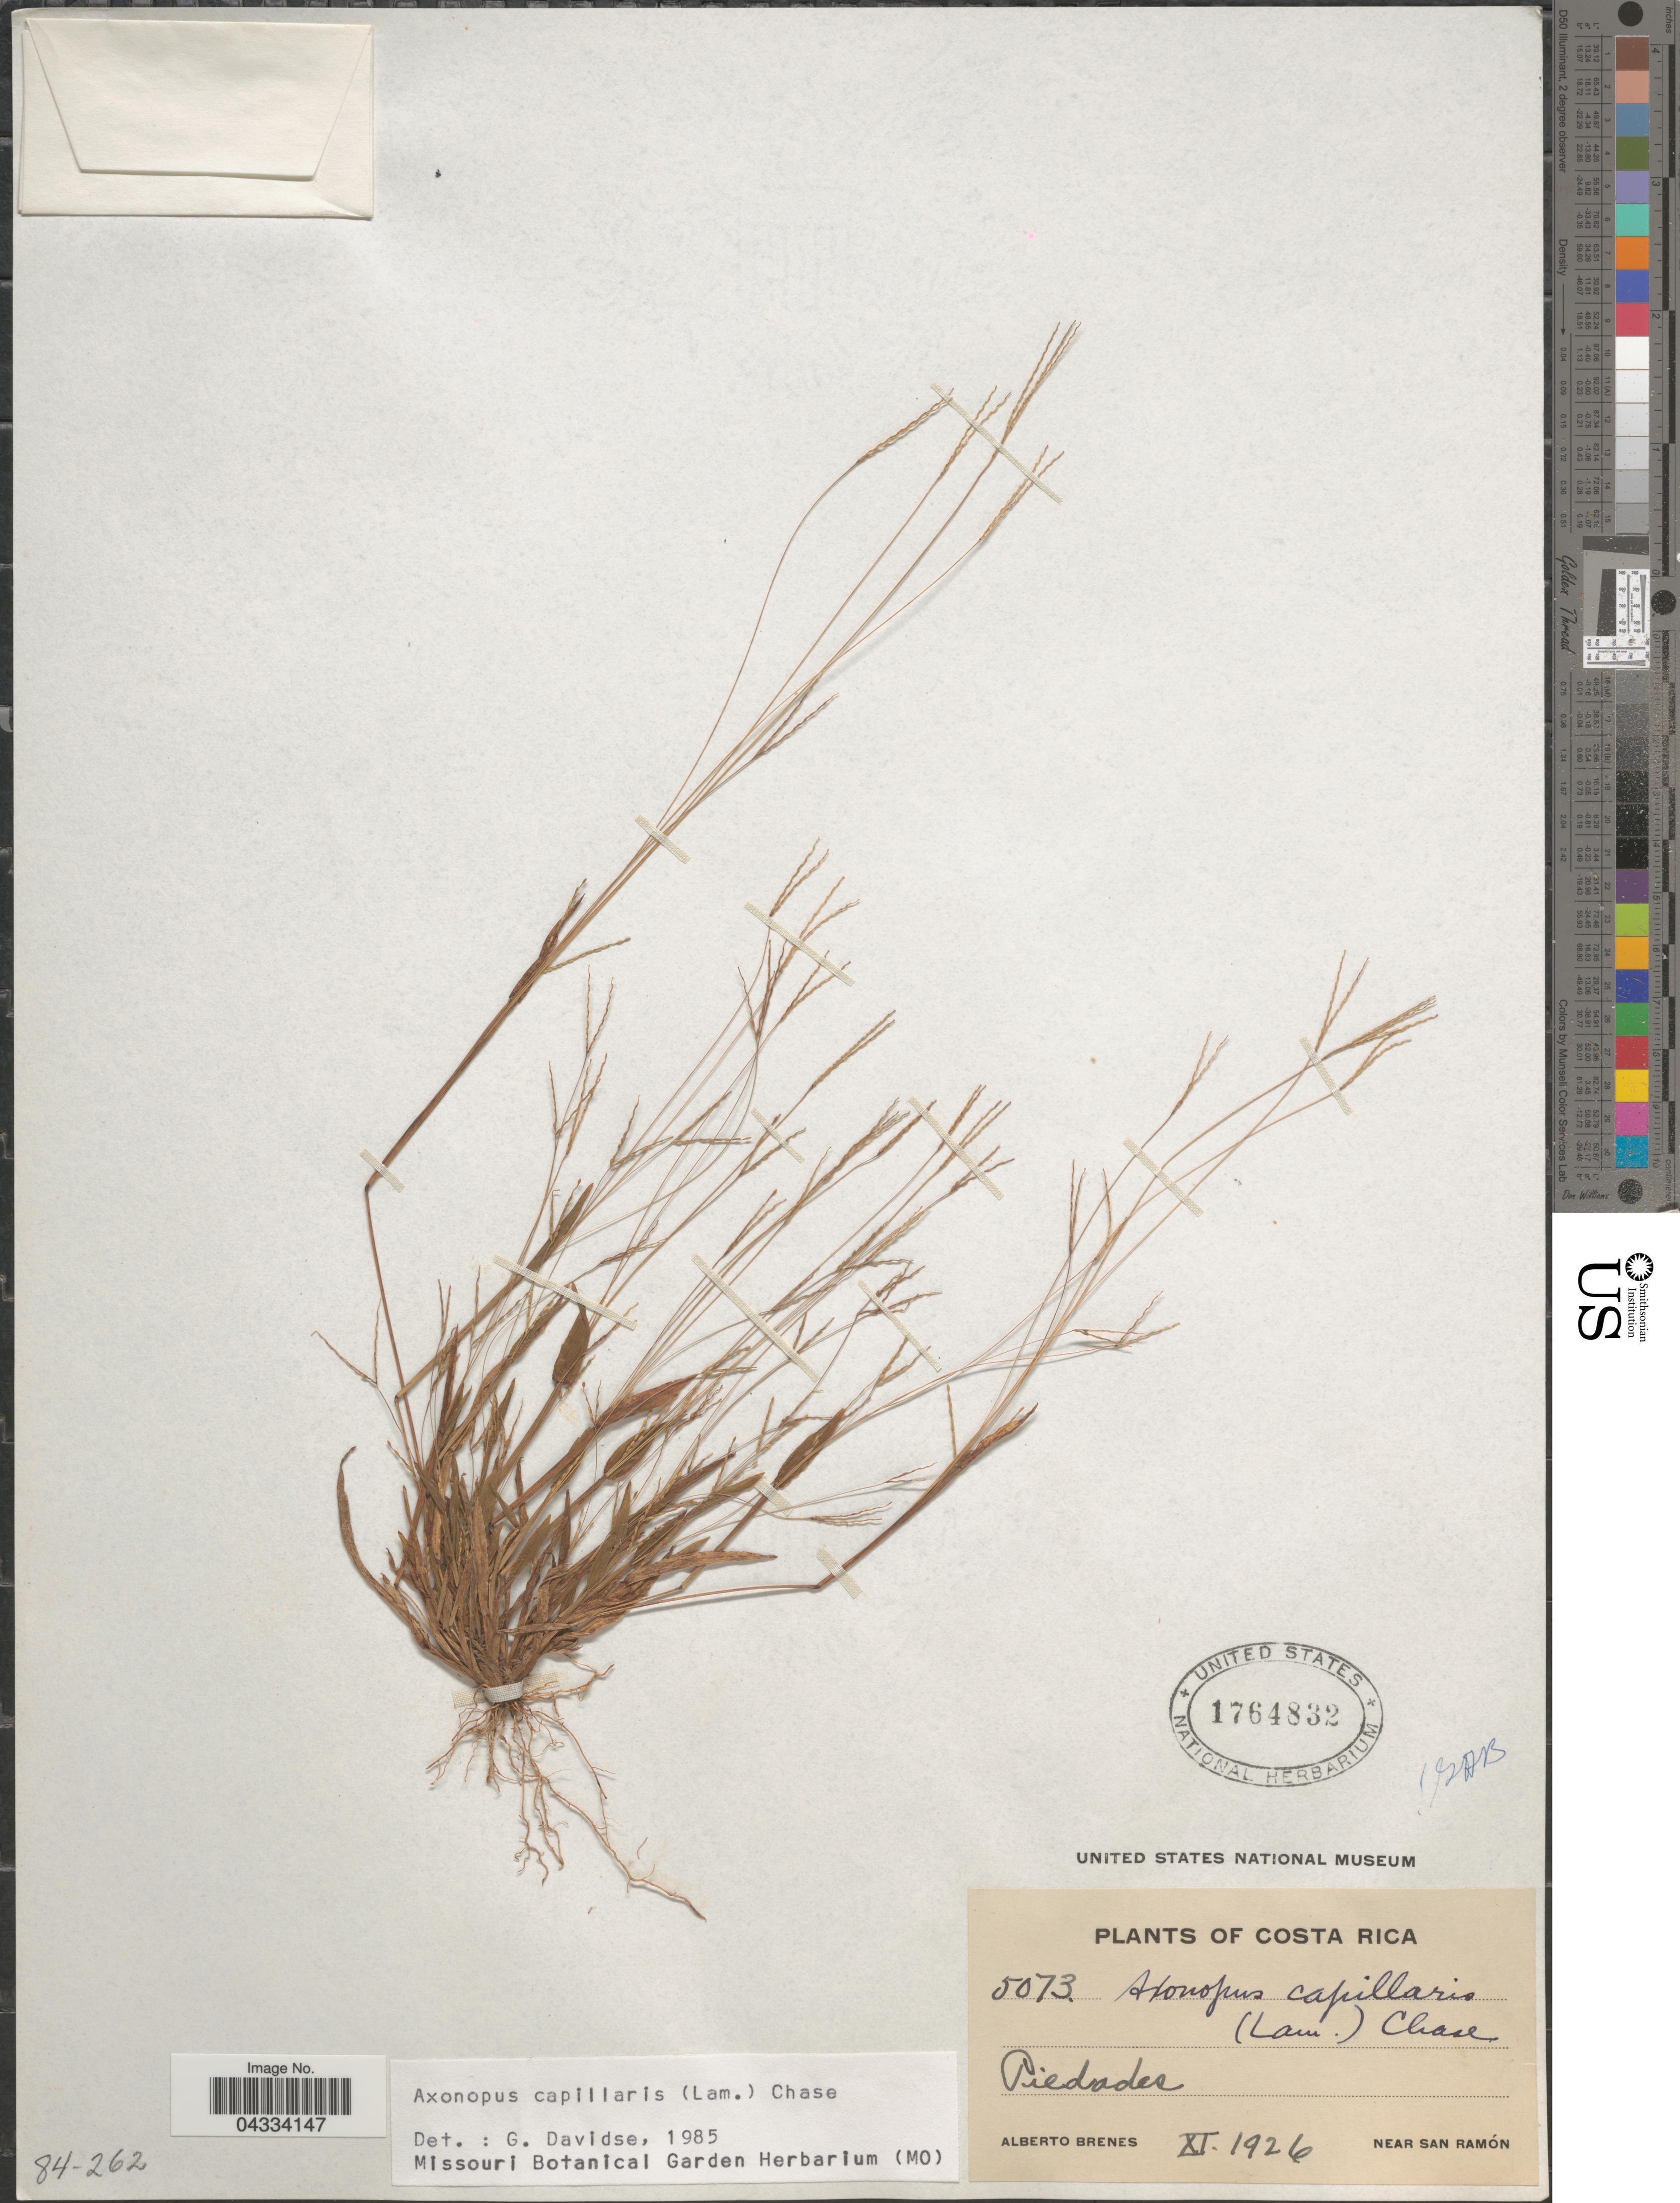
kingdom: Plantae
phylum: Tracheophyta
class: Liliopsida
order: Poales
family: Poaceae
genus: Axonopus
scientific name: Axonopus capillaris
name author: (Lam.) Chase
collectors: A. Brenes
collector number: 5073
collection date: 1926-11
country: Costa Rica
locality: Piedades. Near San Ramón.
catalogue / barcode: US 1764832